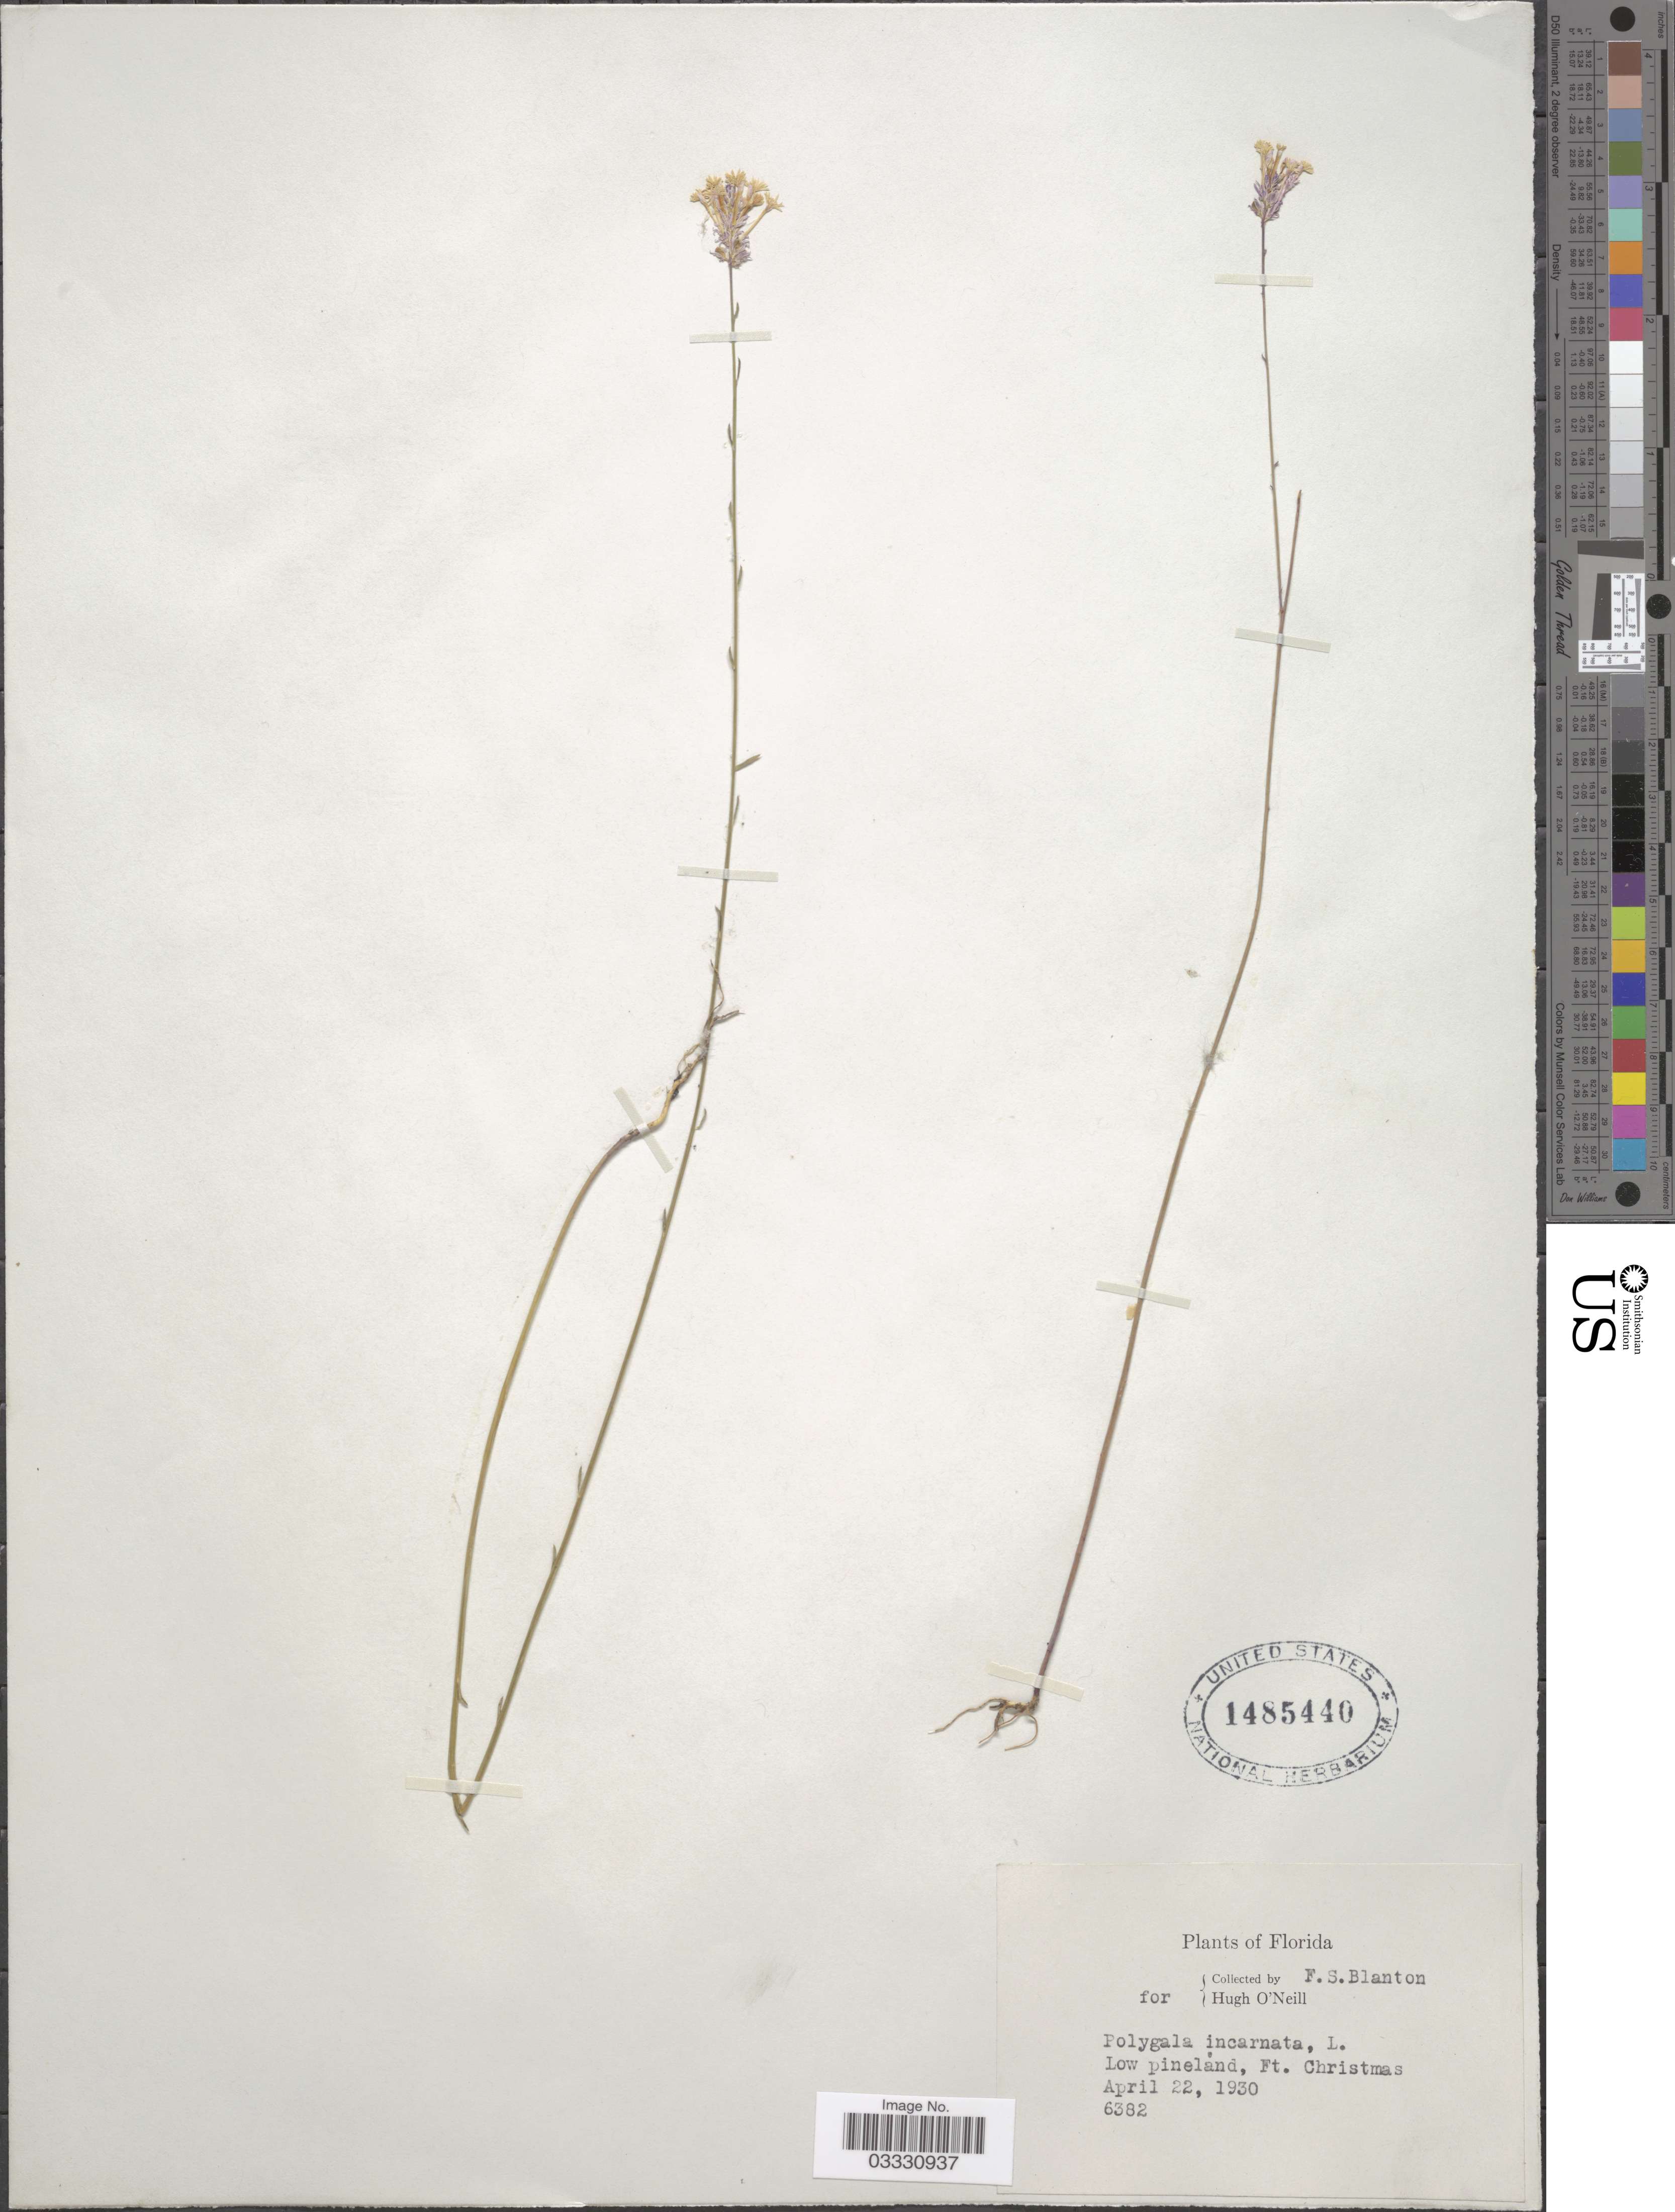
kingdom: Plantae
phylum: Tracheophyta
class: Magnoliopsida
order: Fabales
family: Polygalaceae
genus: Polygala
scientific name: Polygala incarnata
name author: L.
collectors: F. S. Blanton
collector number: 6382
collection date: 1930-04-22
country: United States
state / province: Florida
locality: Low pineland, Ft. Christmas.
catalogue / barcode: US 1485440